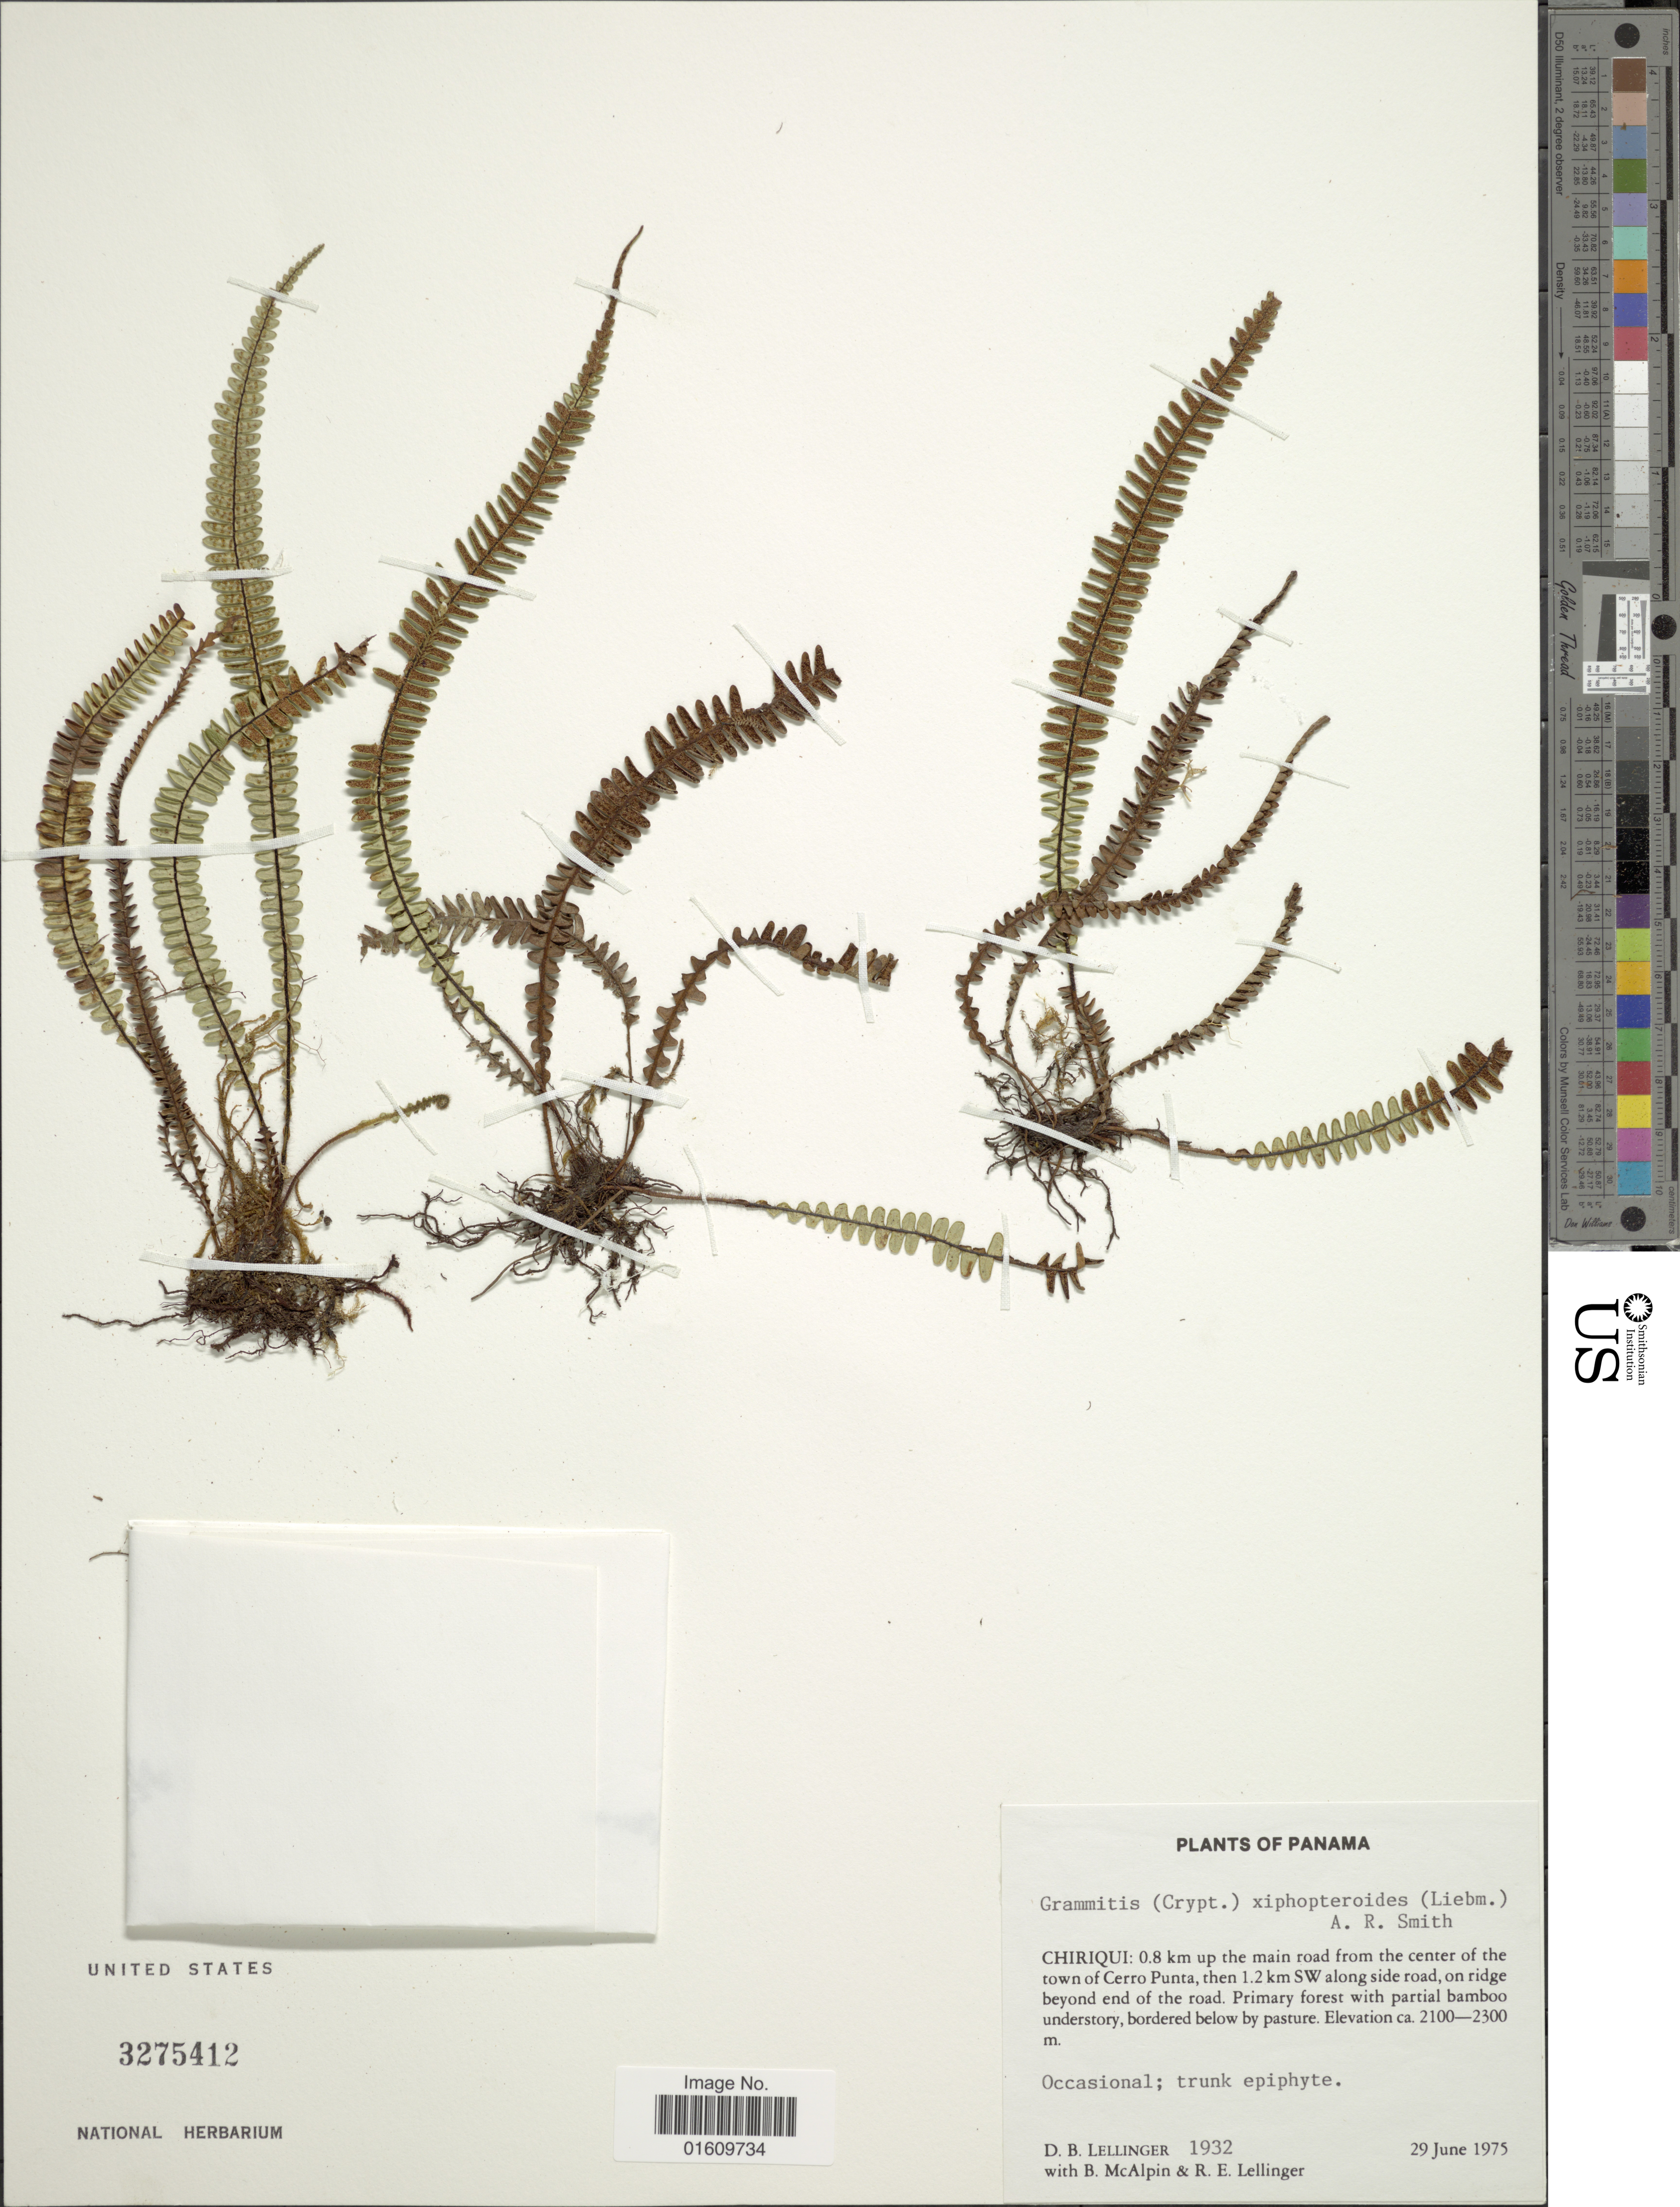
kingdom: Plantae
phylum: Tracheophyta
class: Polypodiopsida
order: Polypodiales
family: Polypodiaceae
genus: Melpomene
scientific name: Melpomene xiphopteroides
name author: (Liebm.) A.R. Sm. & R.C. Moran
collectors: D. B. Lellinger, B. McAlpin & R. E. Lellinger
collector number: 1932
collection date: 1975-06-29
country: Panama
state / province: Chiriqui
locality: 0.8 km up the main road from the center of the town of Cerro Punta, then 1.2 km SW along side road, on ridge beyond end of the road.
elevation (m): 2100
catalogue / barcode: US 3275412